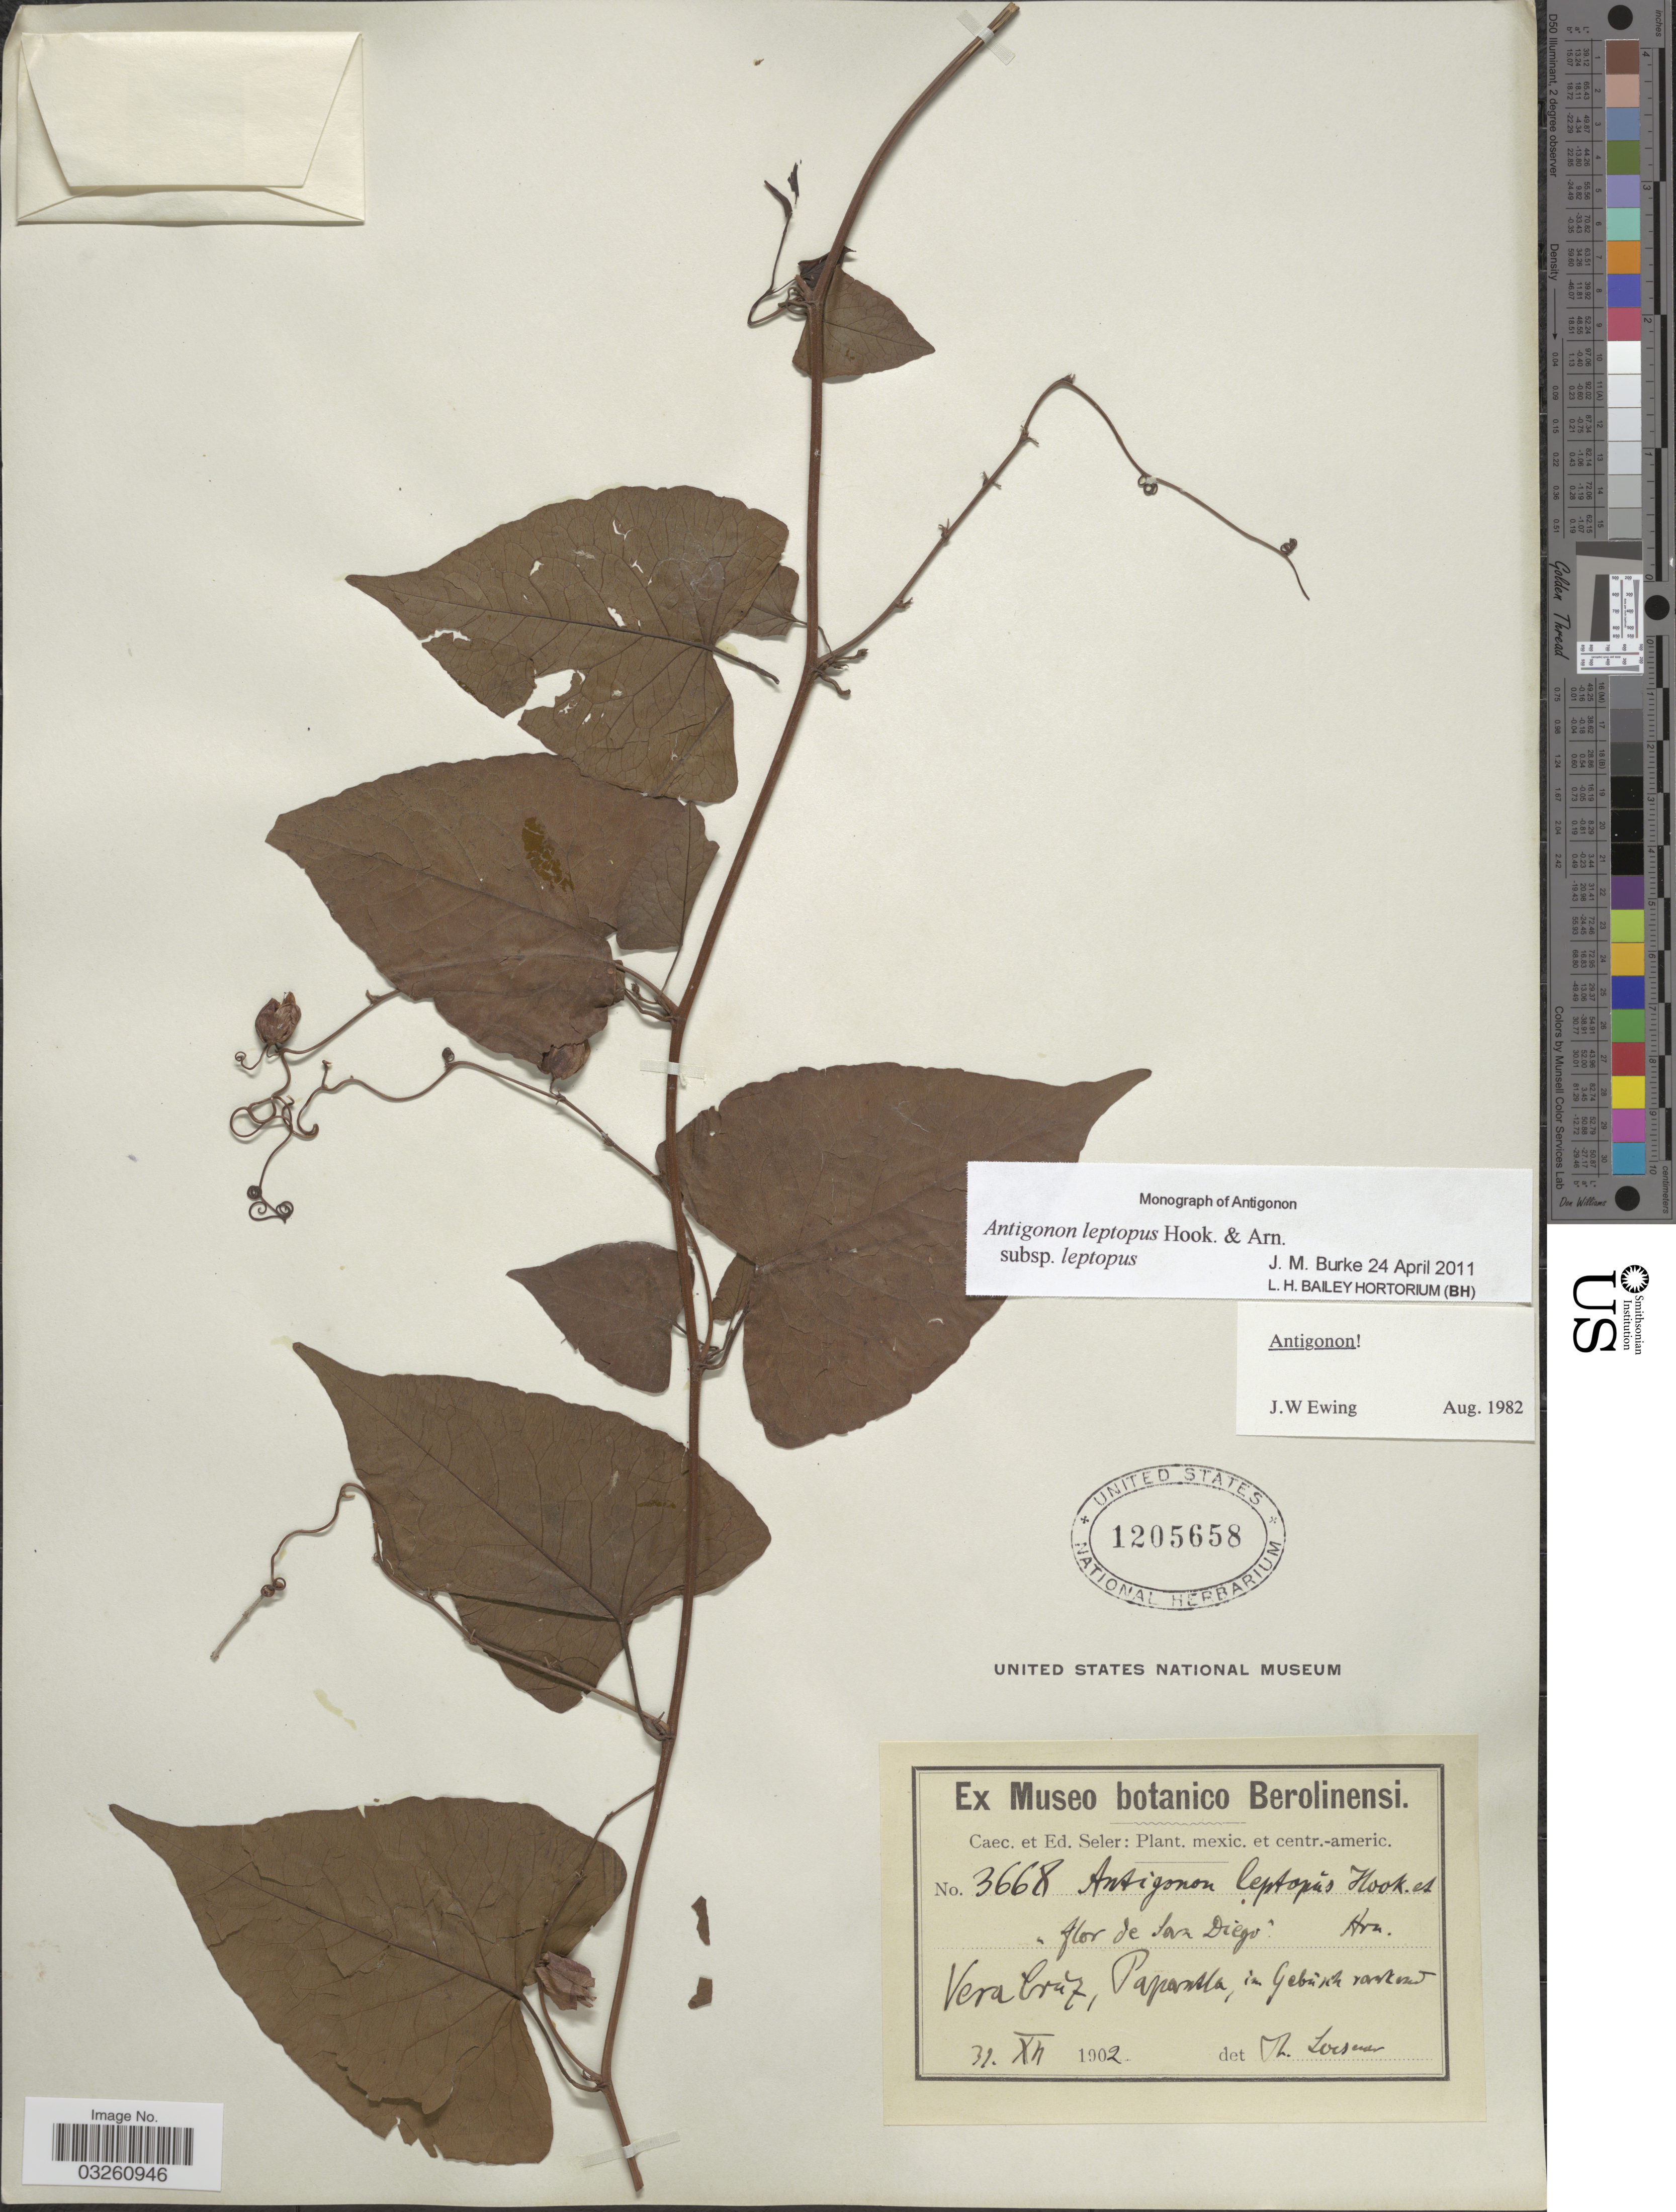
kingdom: Plantae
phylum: Tracheophyta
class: Magnoliopsida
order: Caryophyllales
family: Polygonaceae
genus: Antigonon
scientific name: Antigonon leptopus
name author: Hook. & Arn.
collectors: ex Caec. et Ed Seler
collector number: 3668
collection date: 1902-12-31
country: Mexico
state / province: Veracruz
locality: Vera Cruz, Papantla, im Gebüsch rankend.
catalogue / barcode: US 1205658